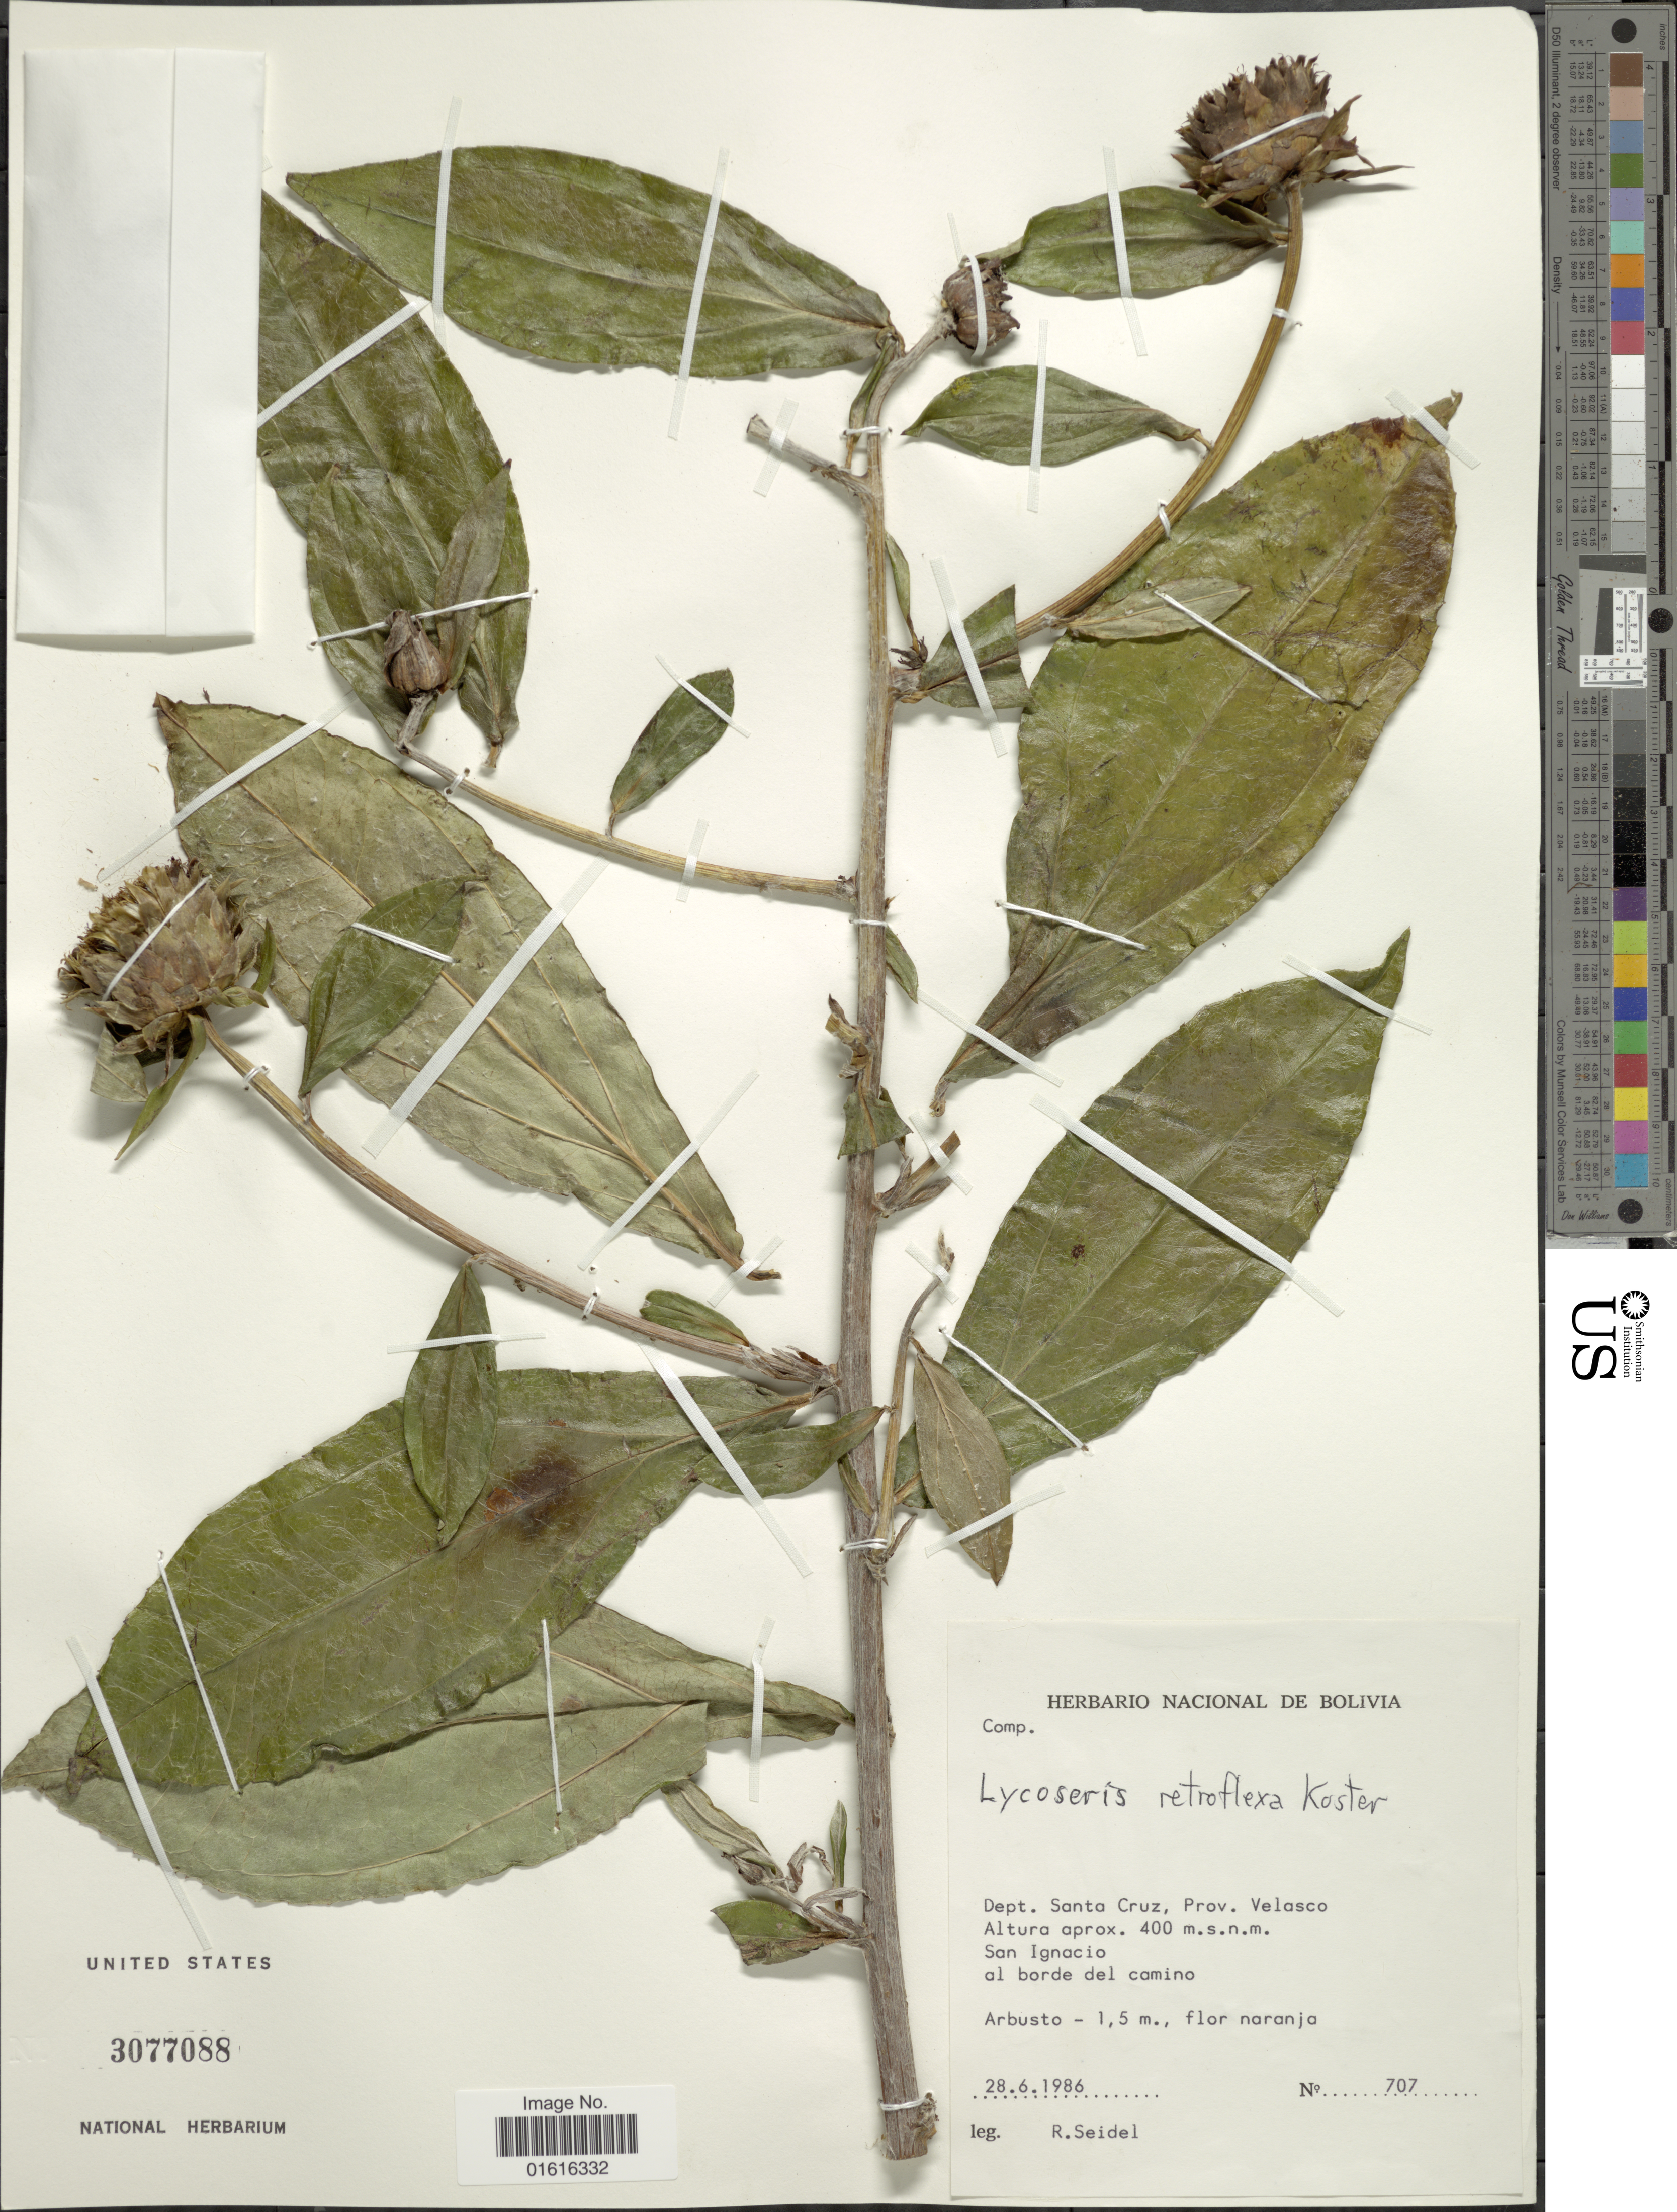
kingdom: Plantae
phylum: Tracheophyta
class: Magnoliopsida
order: Asterales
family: Asteraceae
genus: Lycoseris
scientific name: Lycoseris retroflexa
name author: J. Kost.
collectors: R. Seidel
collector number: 707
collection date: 1986-06-28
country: Bolivia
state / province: Santa Cruz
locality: Prov. Velasco, San Ignacip al borde del camino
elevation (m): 400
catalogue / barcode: US 3077088